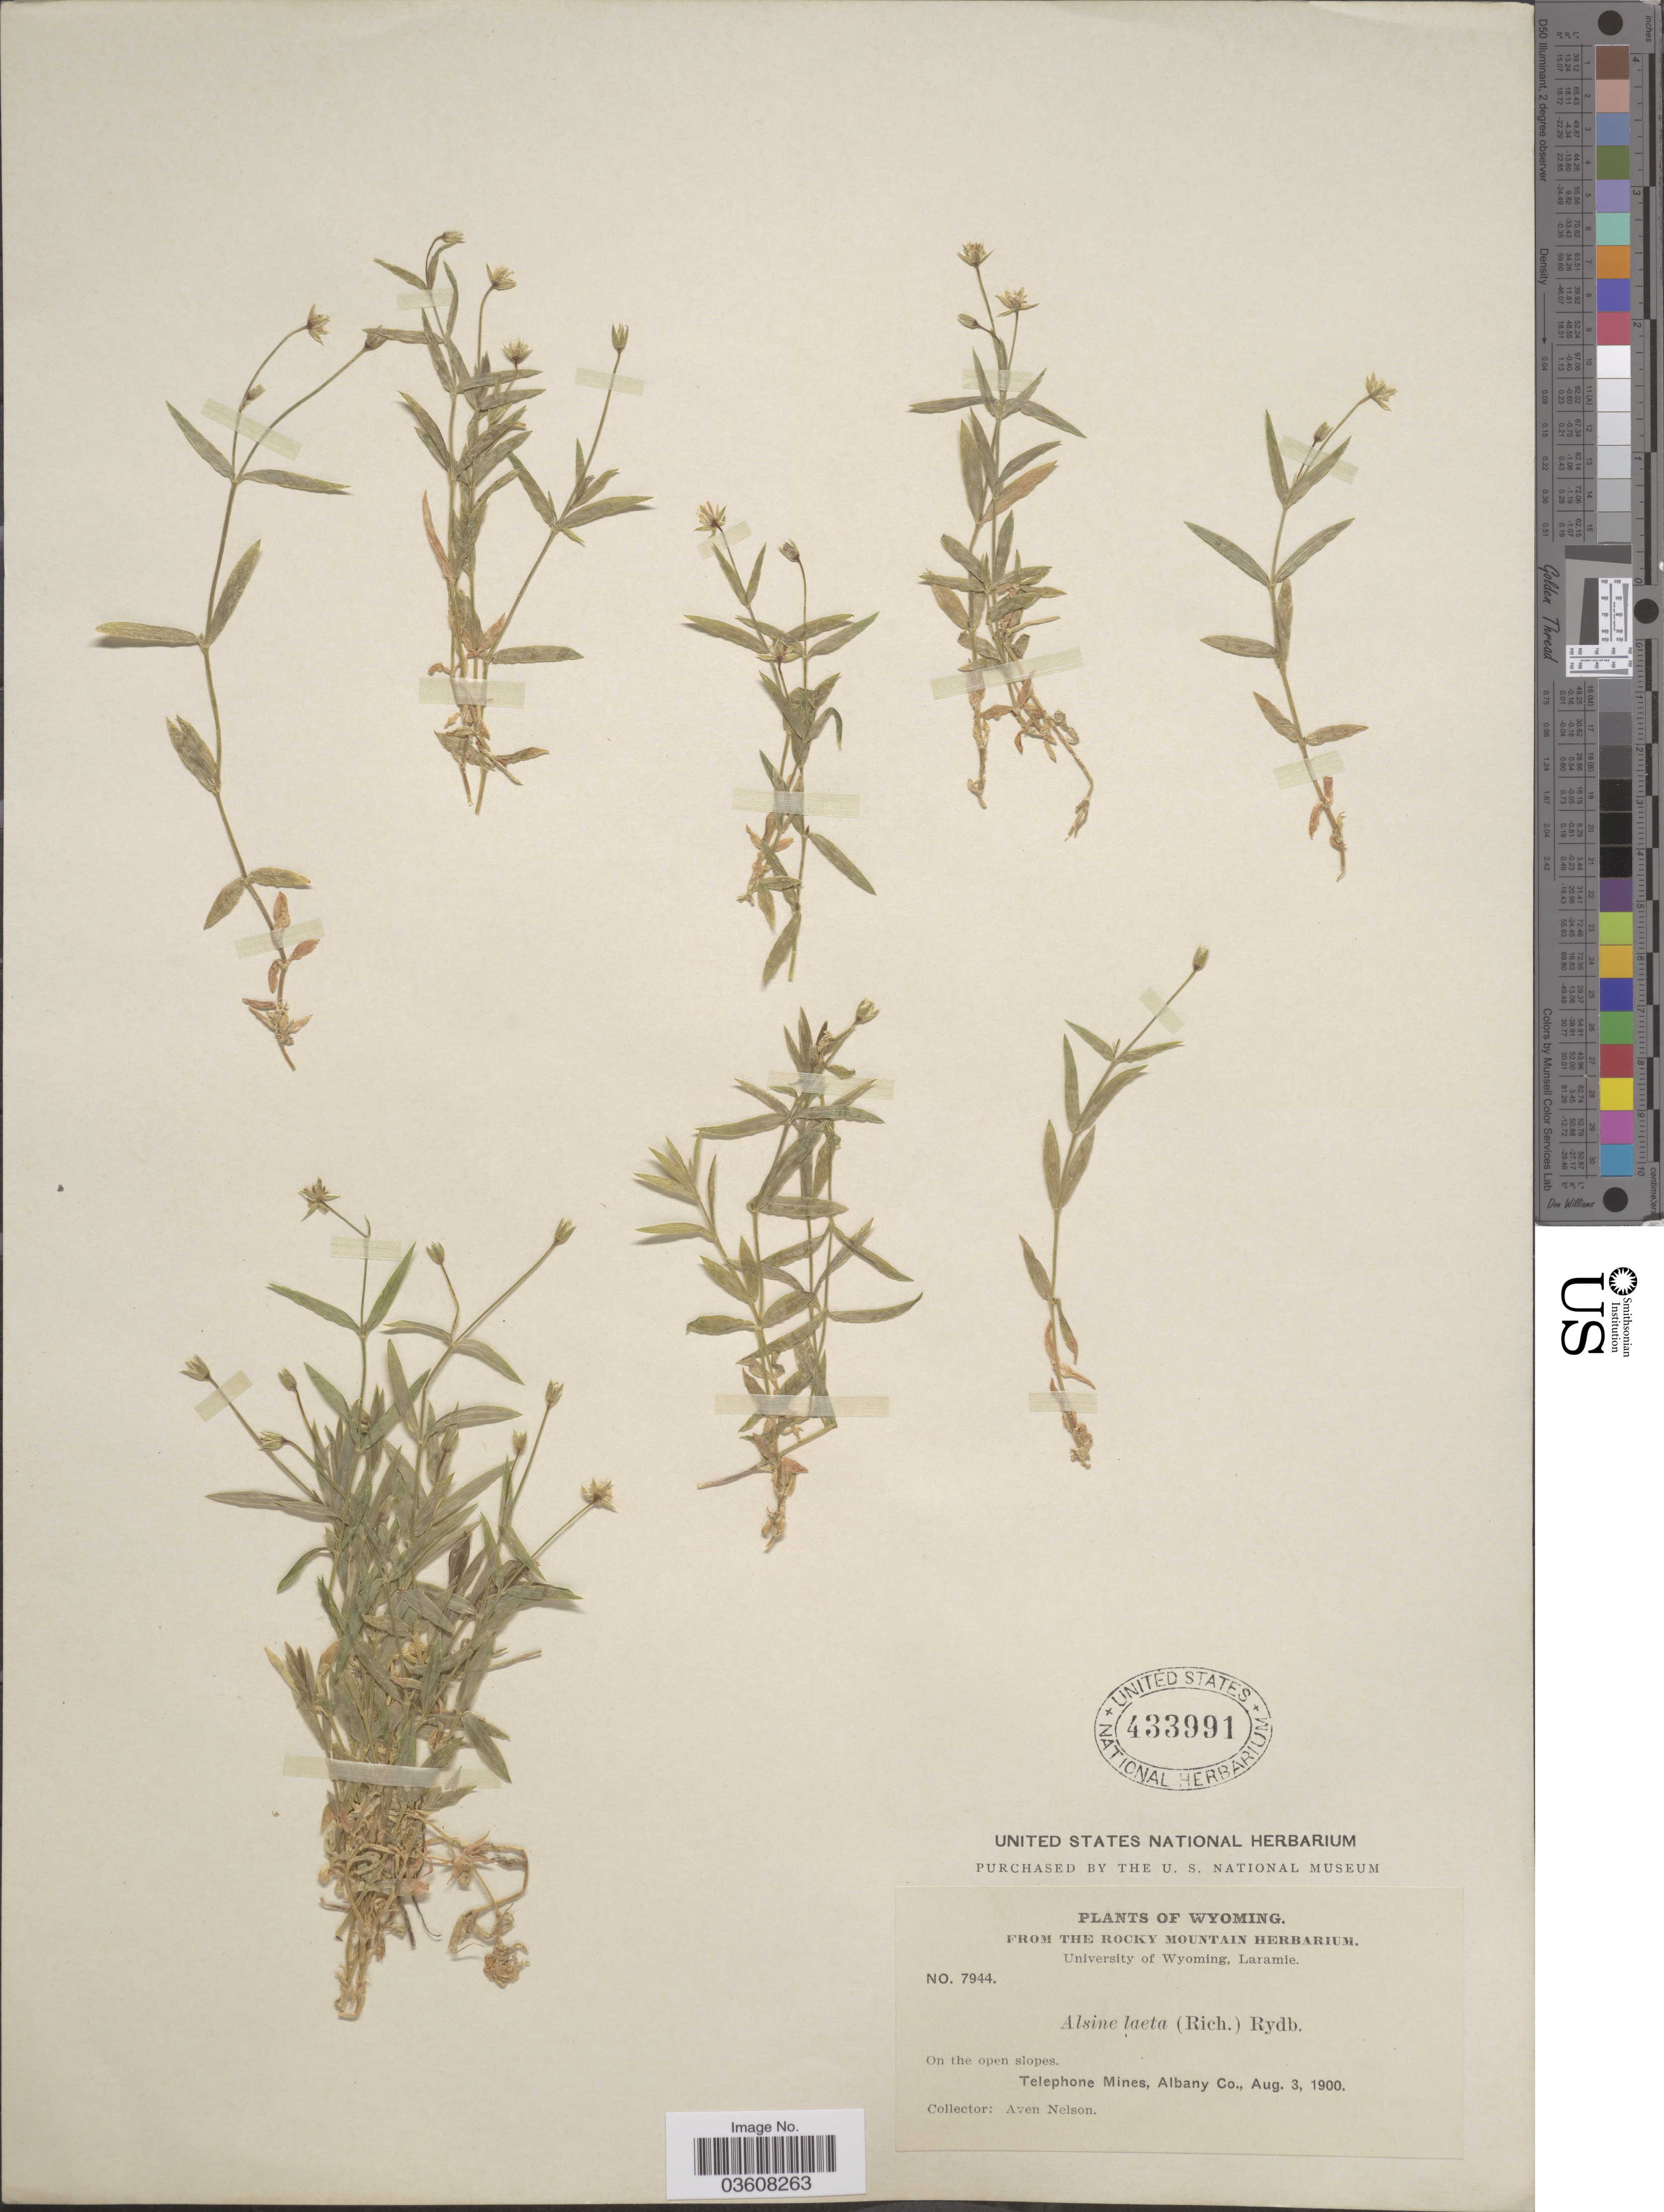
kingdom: Plantae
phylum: Tracheophyta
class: Magnoliopsida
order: Caryophyllales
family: Caryophyllaceae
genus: Stellaria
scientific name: Stellaria laeta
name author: Richards.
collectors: A. Nelson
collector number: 7944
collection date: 1900-08-03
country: United States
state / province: Wyoming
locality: On the open slopes. Telephone Mines, Albany Co.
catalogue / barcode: US 433991